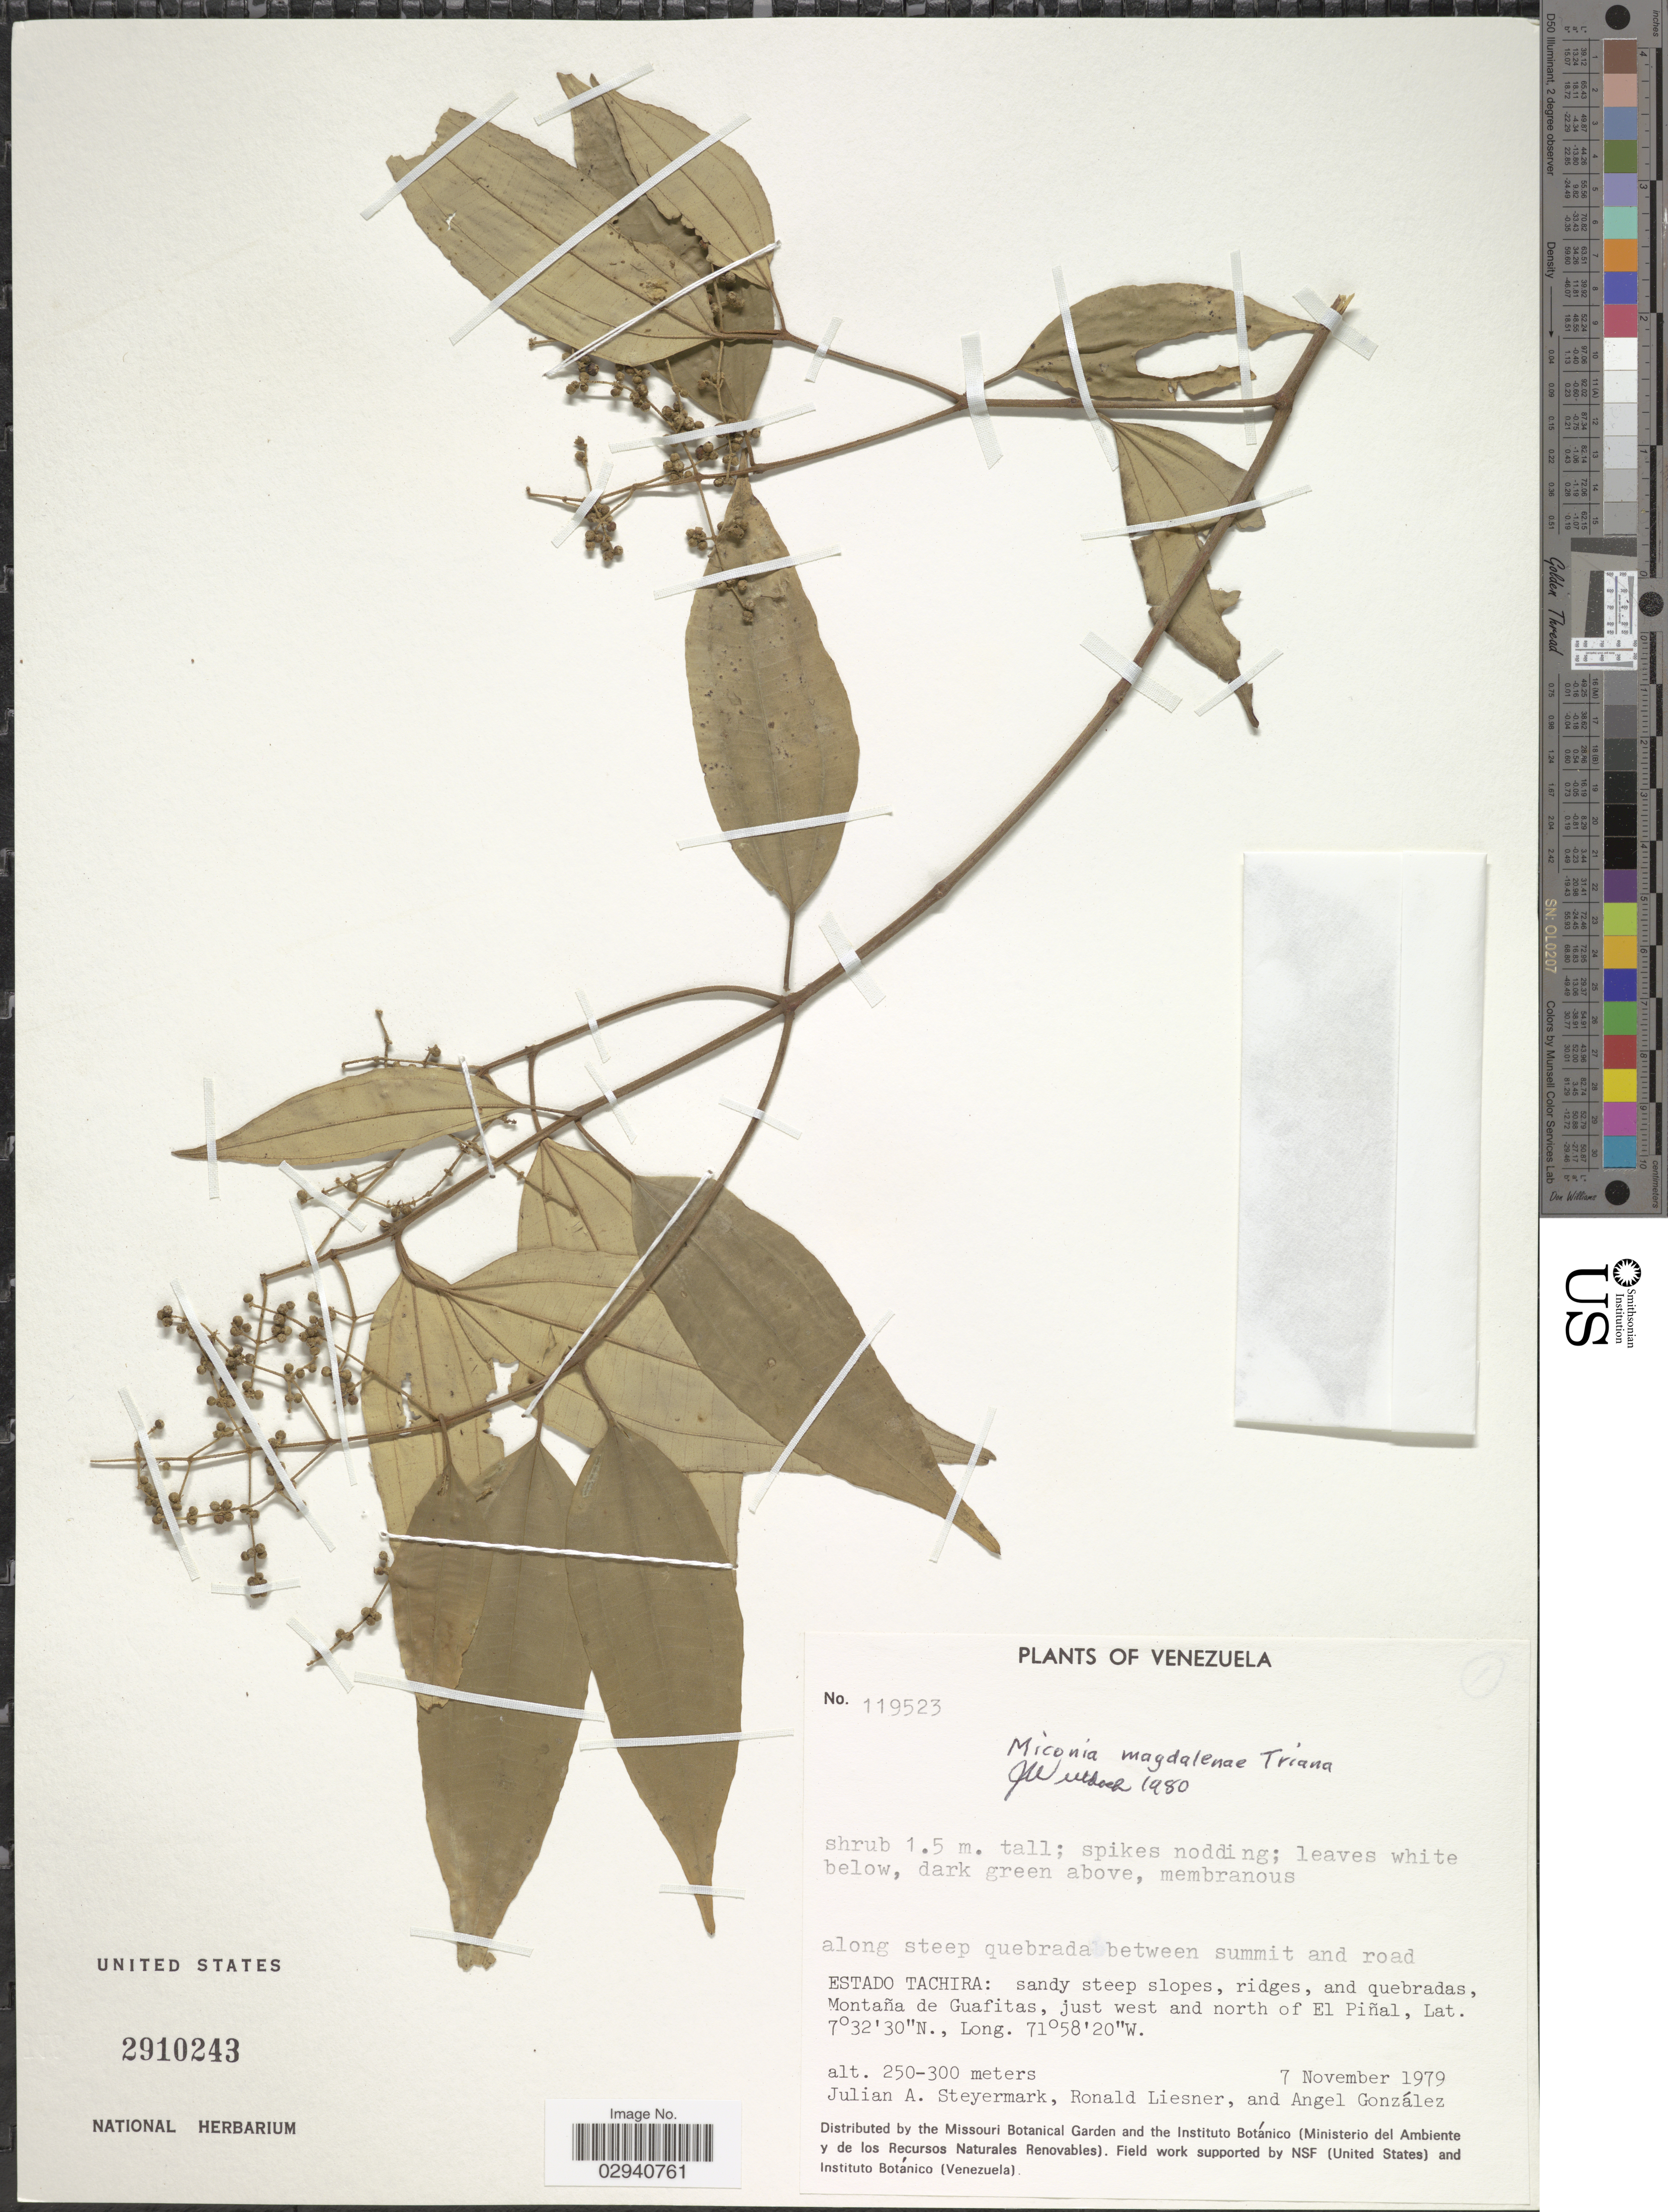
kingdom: Plantae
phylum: Tracheophyta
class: Magnoliopsida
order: Myrtales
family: Melastomataceae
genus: Miconia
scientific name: Miconia magdalenae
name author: Triana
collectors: J. Steyermark, R. L. Liesner & A. C. González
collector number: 119523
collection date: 1979-11-07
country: Venezuela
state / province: Tachira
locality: Montañas de Guafitas, just west and north of El Piñal.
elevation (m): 250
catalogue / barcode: US 2910243